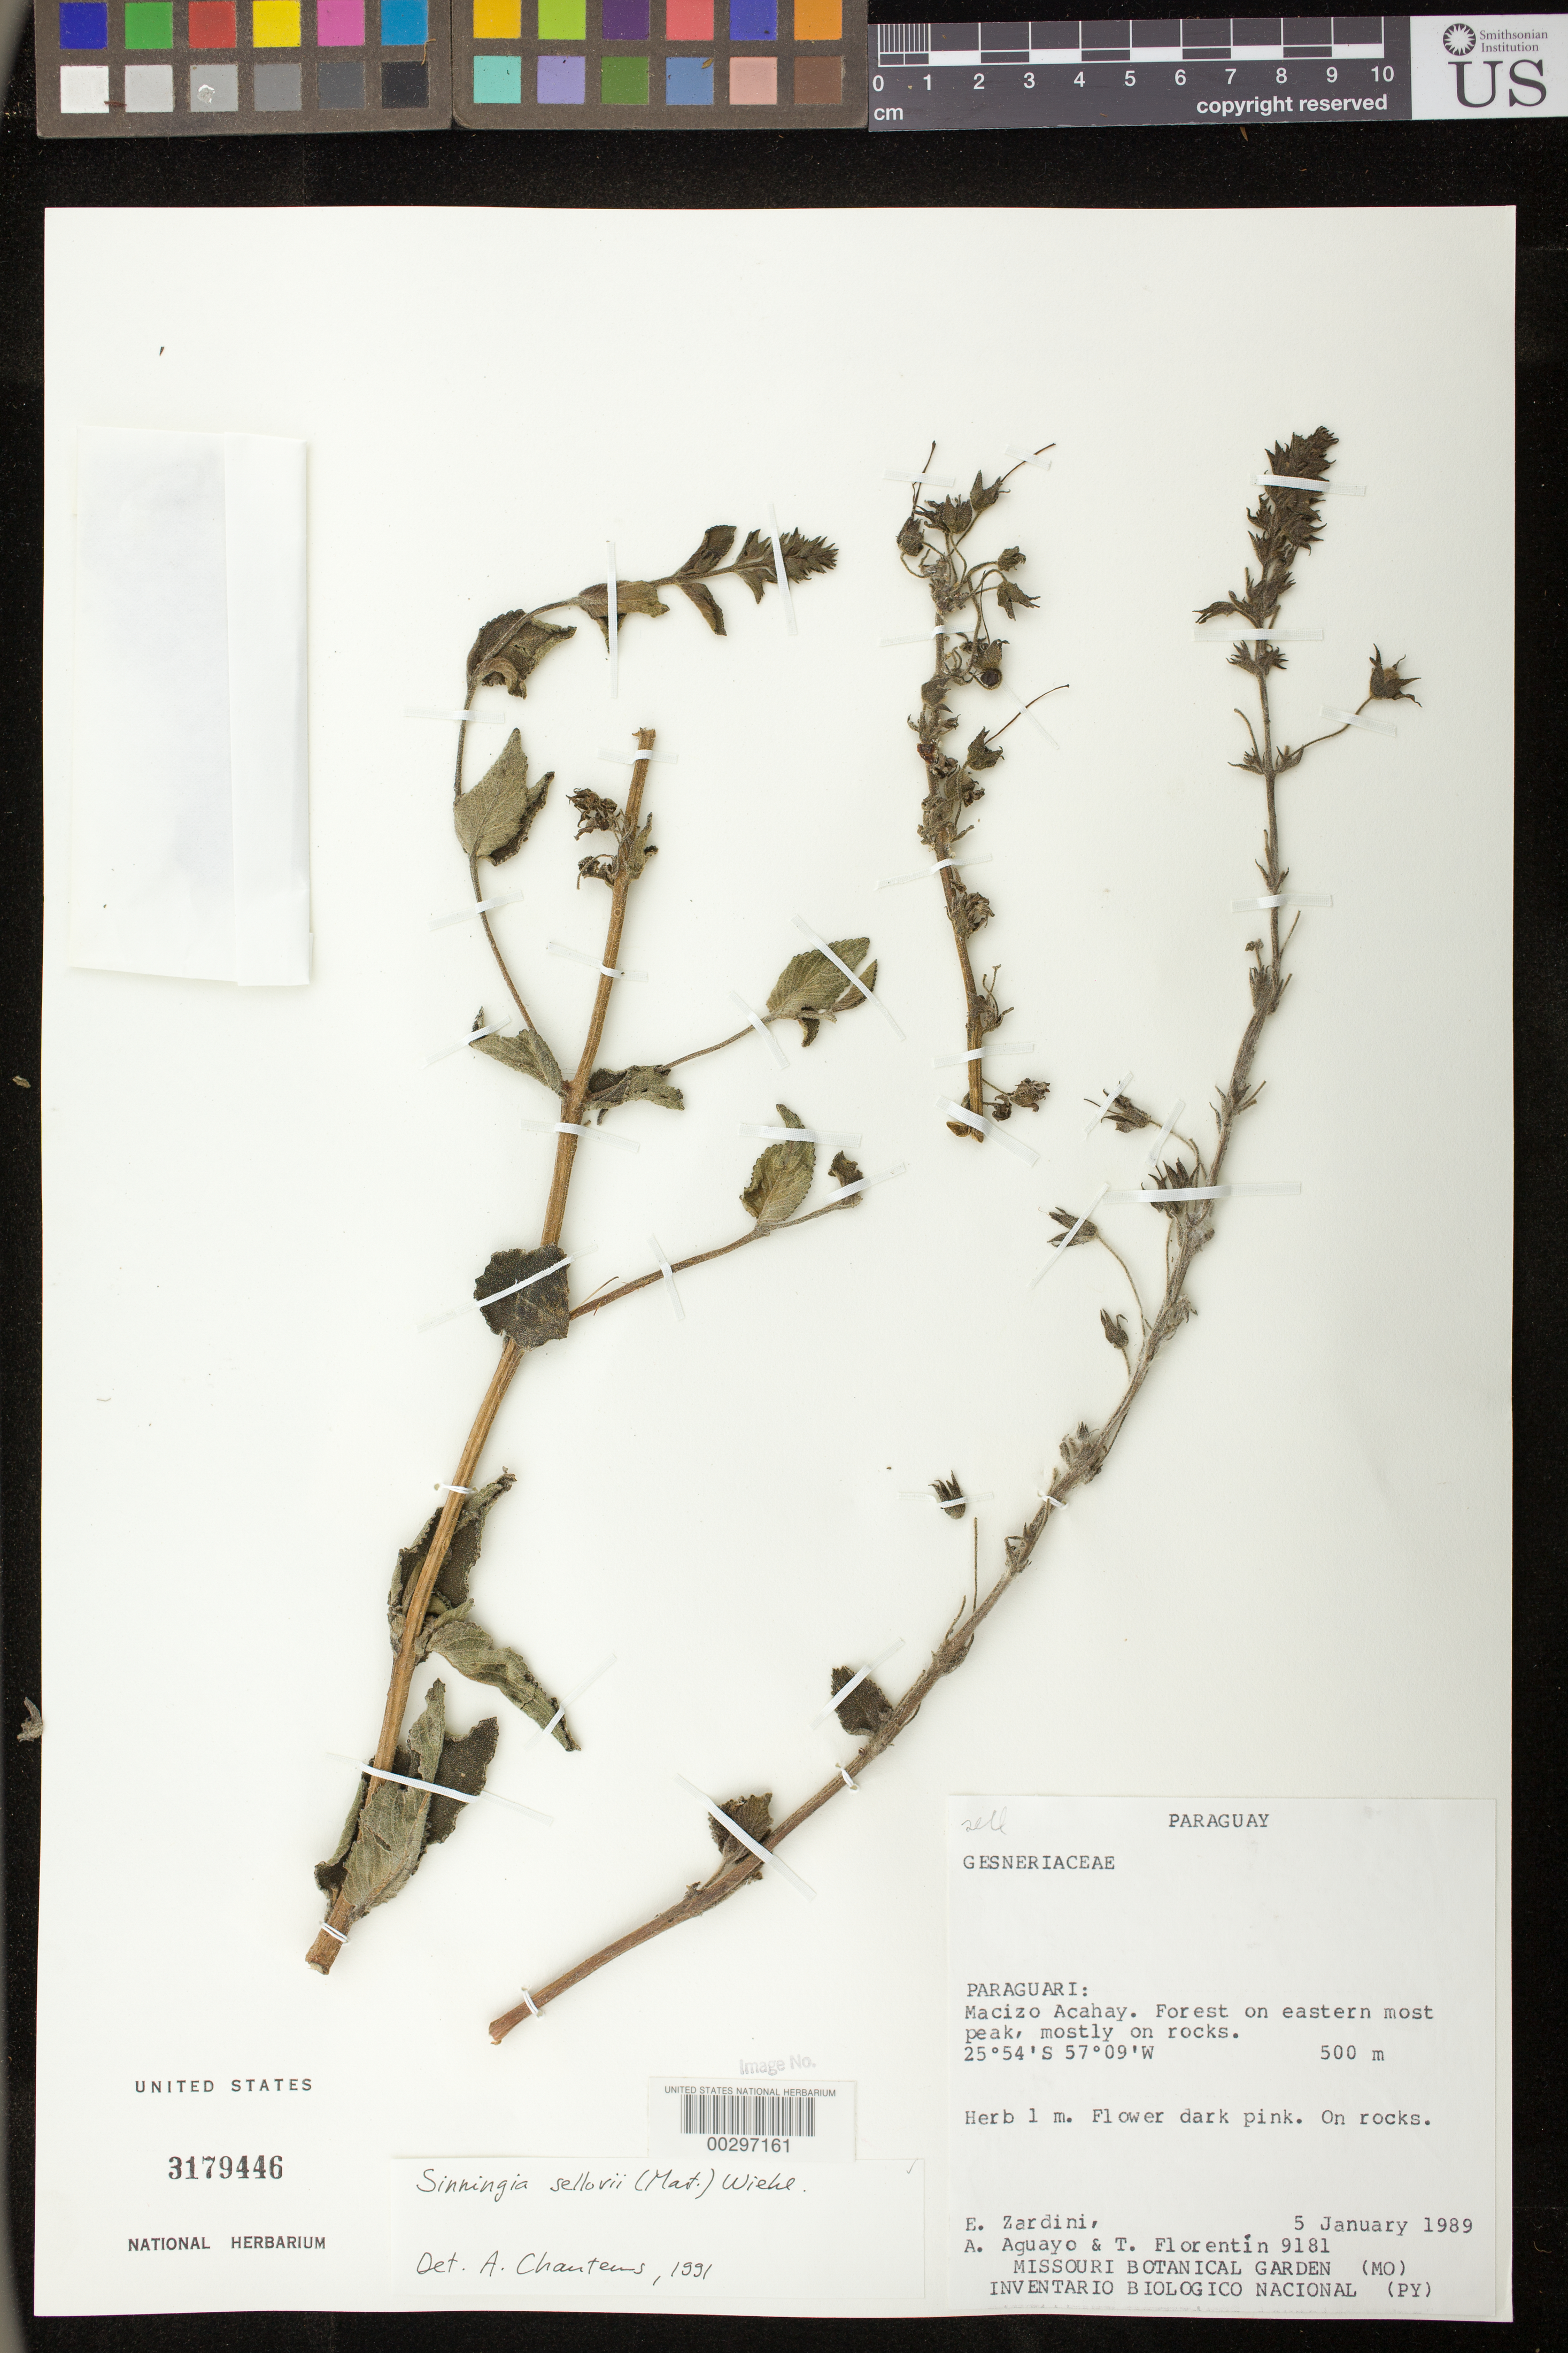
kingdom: Plantae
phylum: Tracheophyta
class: Magnoliopsida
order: Lamiales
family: Gesneriaceae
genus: Sinningia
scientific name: Sinningia sellovii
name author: (Mart.) Wiehler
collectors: E. M. Zardini, A. Aguayo & T. Florentin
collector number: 9181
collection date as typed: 05 Jan 1989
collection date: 1989-01-05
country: Paraguay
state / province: Paraguarí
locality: Macizo Acahay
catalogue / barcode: US 3179446